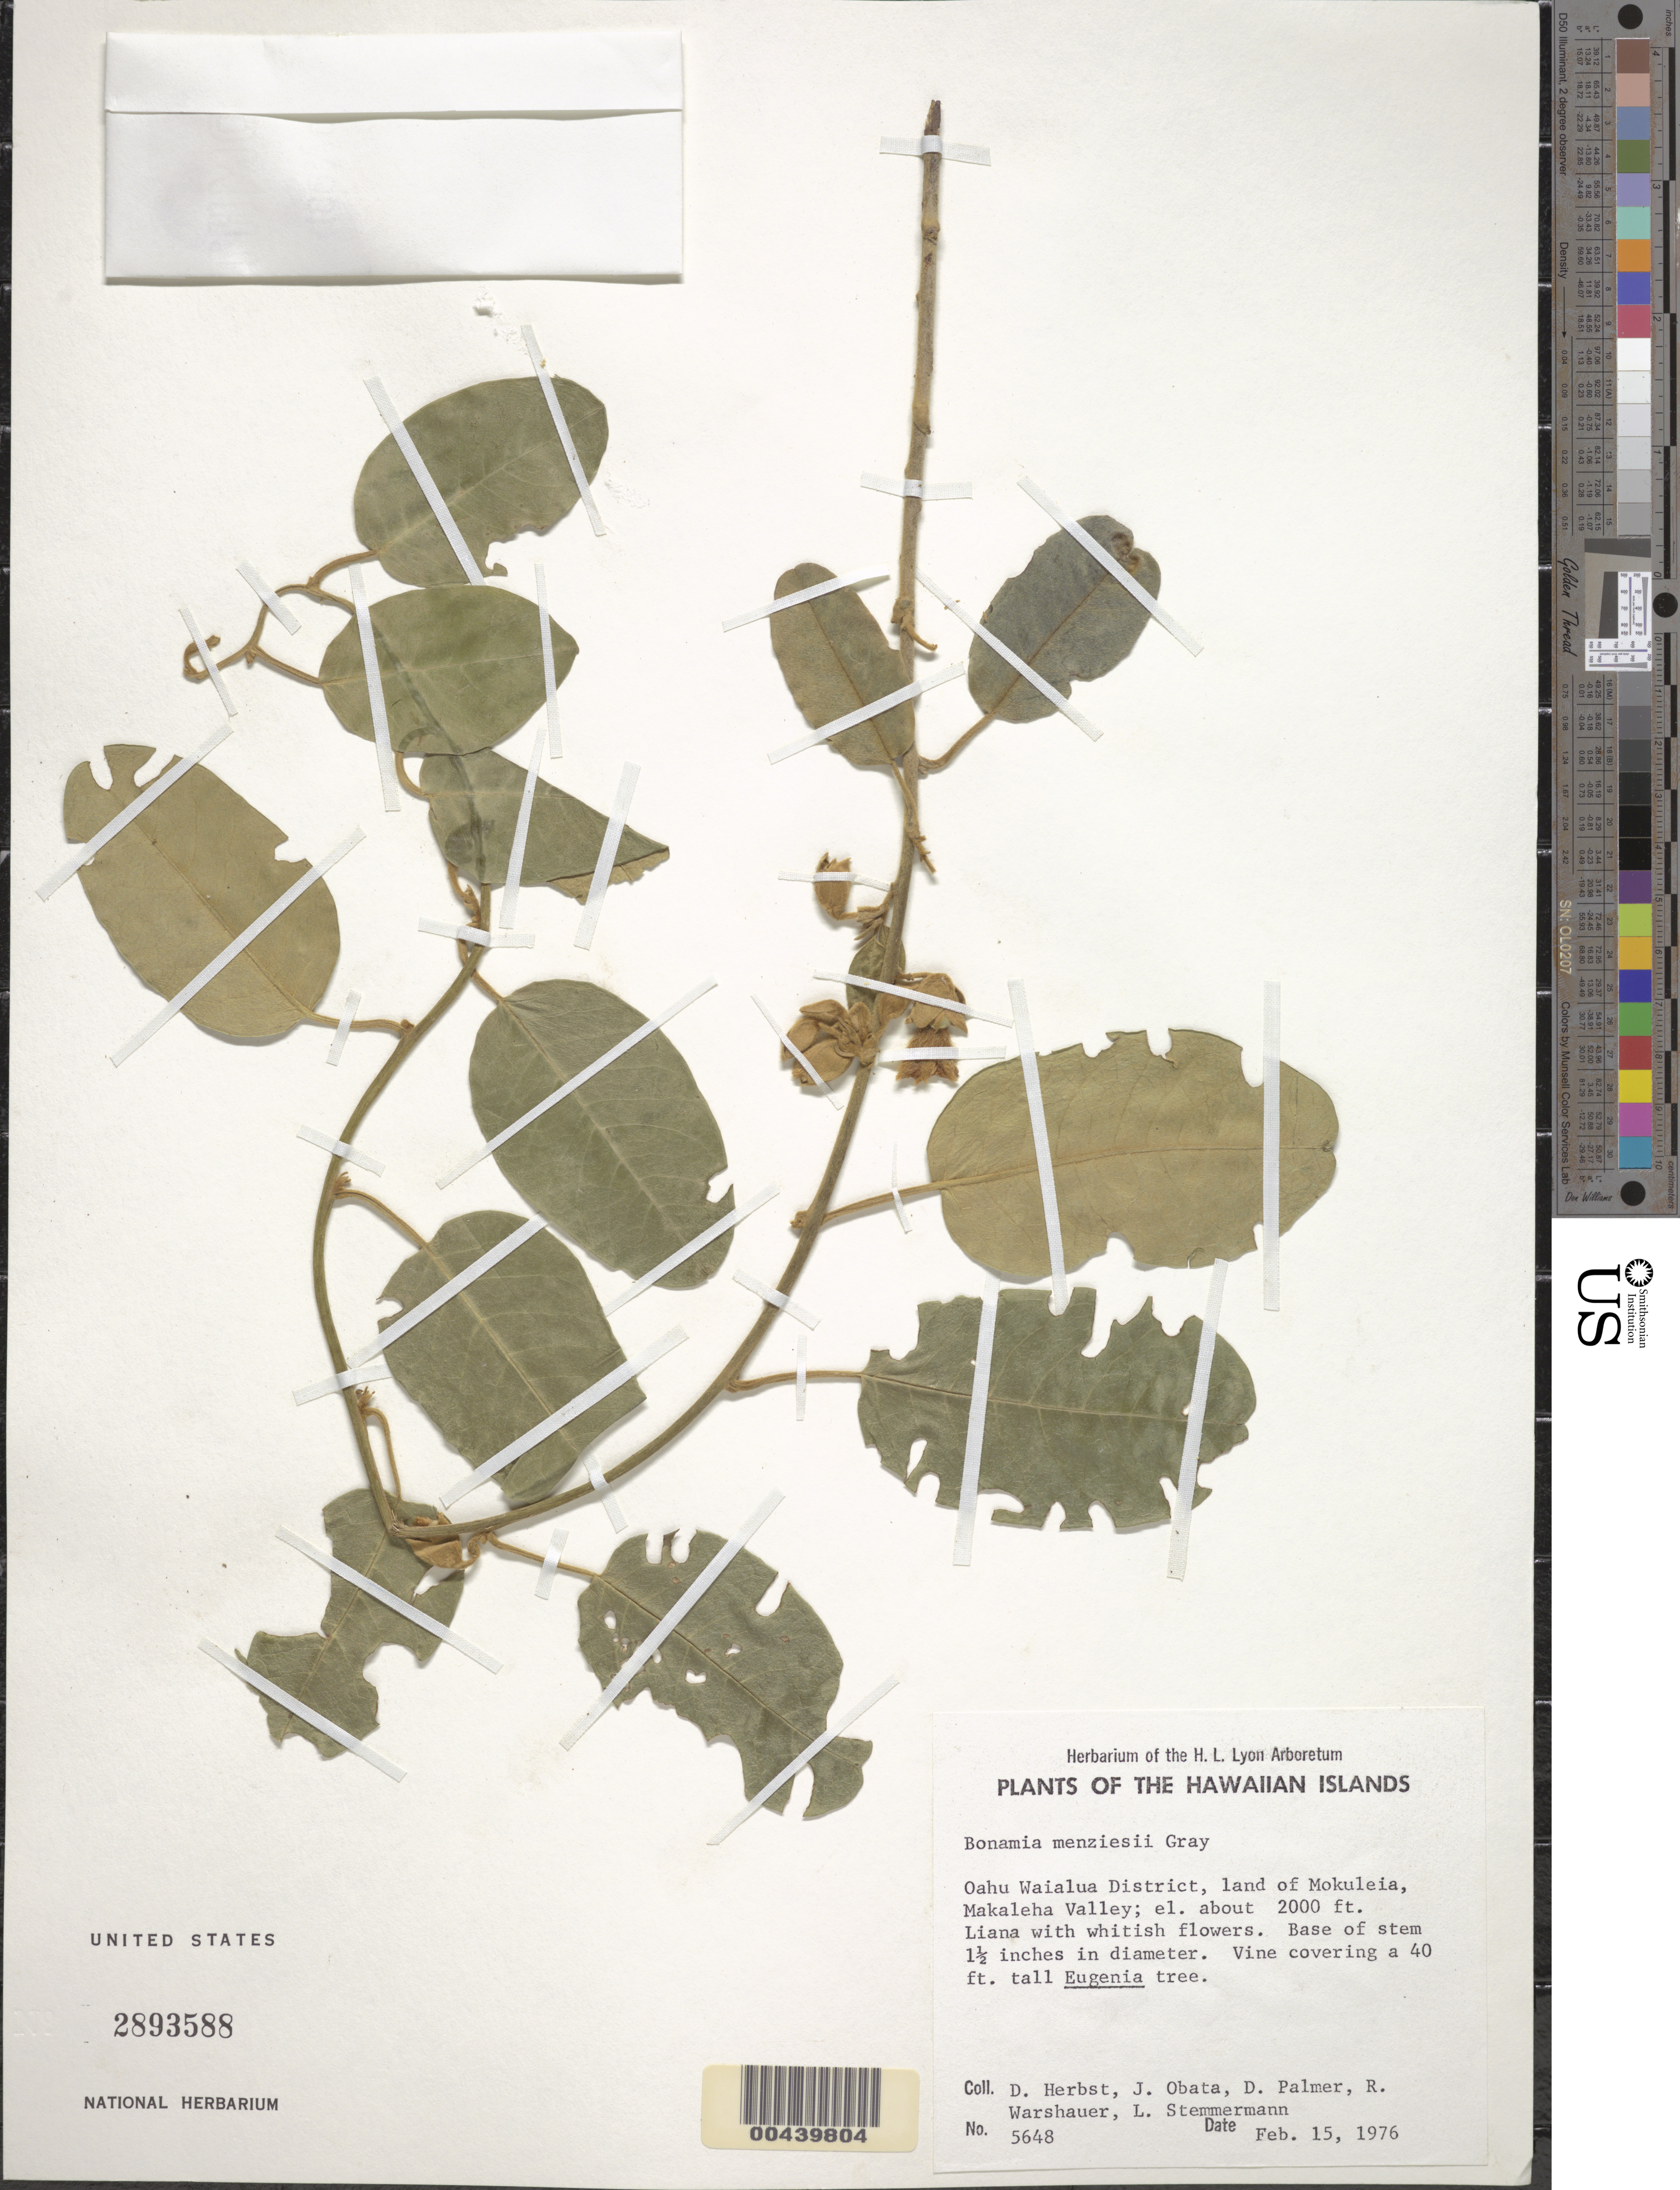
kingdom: Plantae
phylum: Tracheophyta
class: Magnoliopsida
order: Solanales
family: Convolvulaceae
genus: Bonamia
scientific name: Bonamia menziesii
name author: A. Gray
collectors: D. R. Herbst, J. Obata, D. Palmer & R. Warshauer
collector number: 5648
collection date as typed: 15 Feb 1976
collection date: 1976-02-15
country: United States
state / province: Hawaii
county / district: Honolulu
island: Oahu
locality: Waialua District, land of Mokuleia, Makaleha Valley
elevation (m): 610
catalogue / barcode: US 2893588